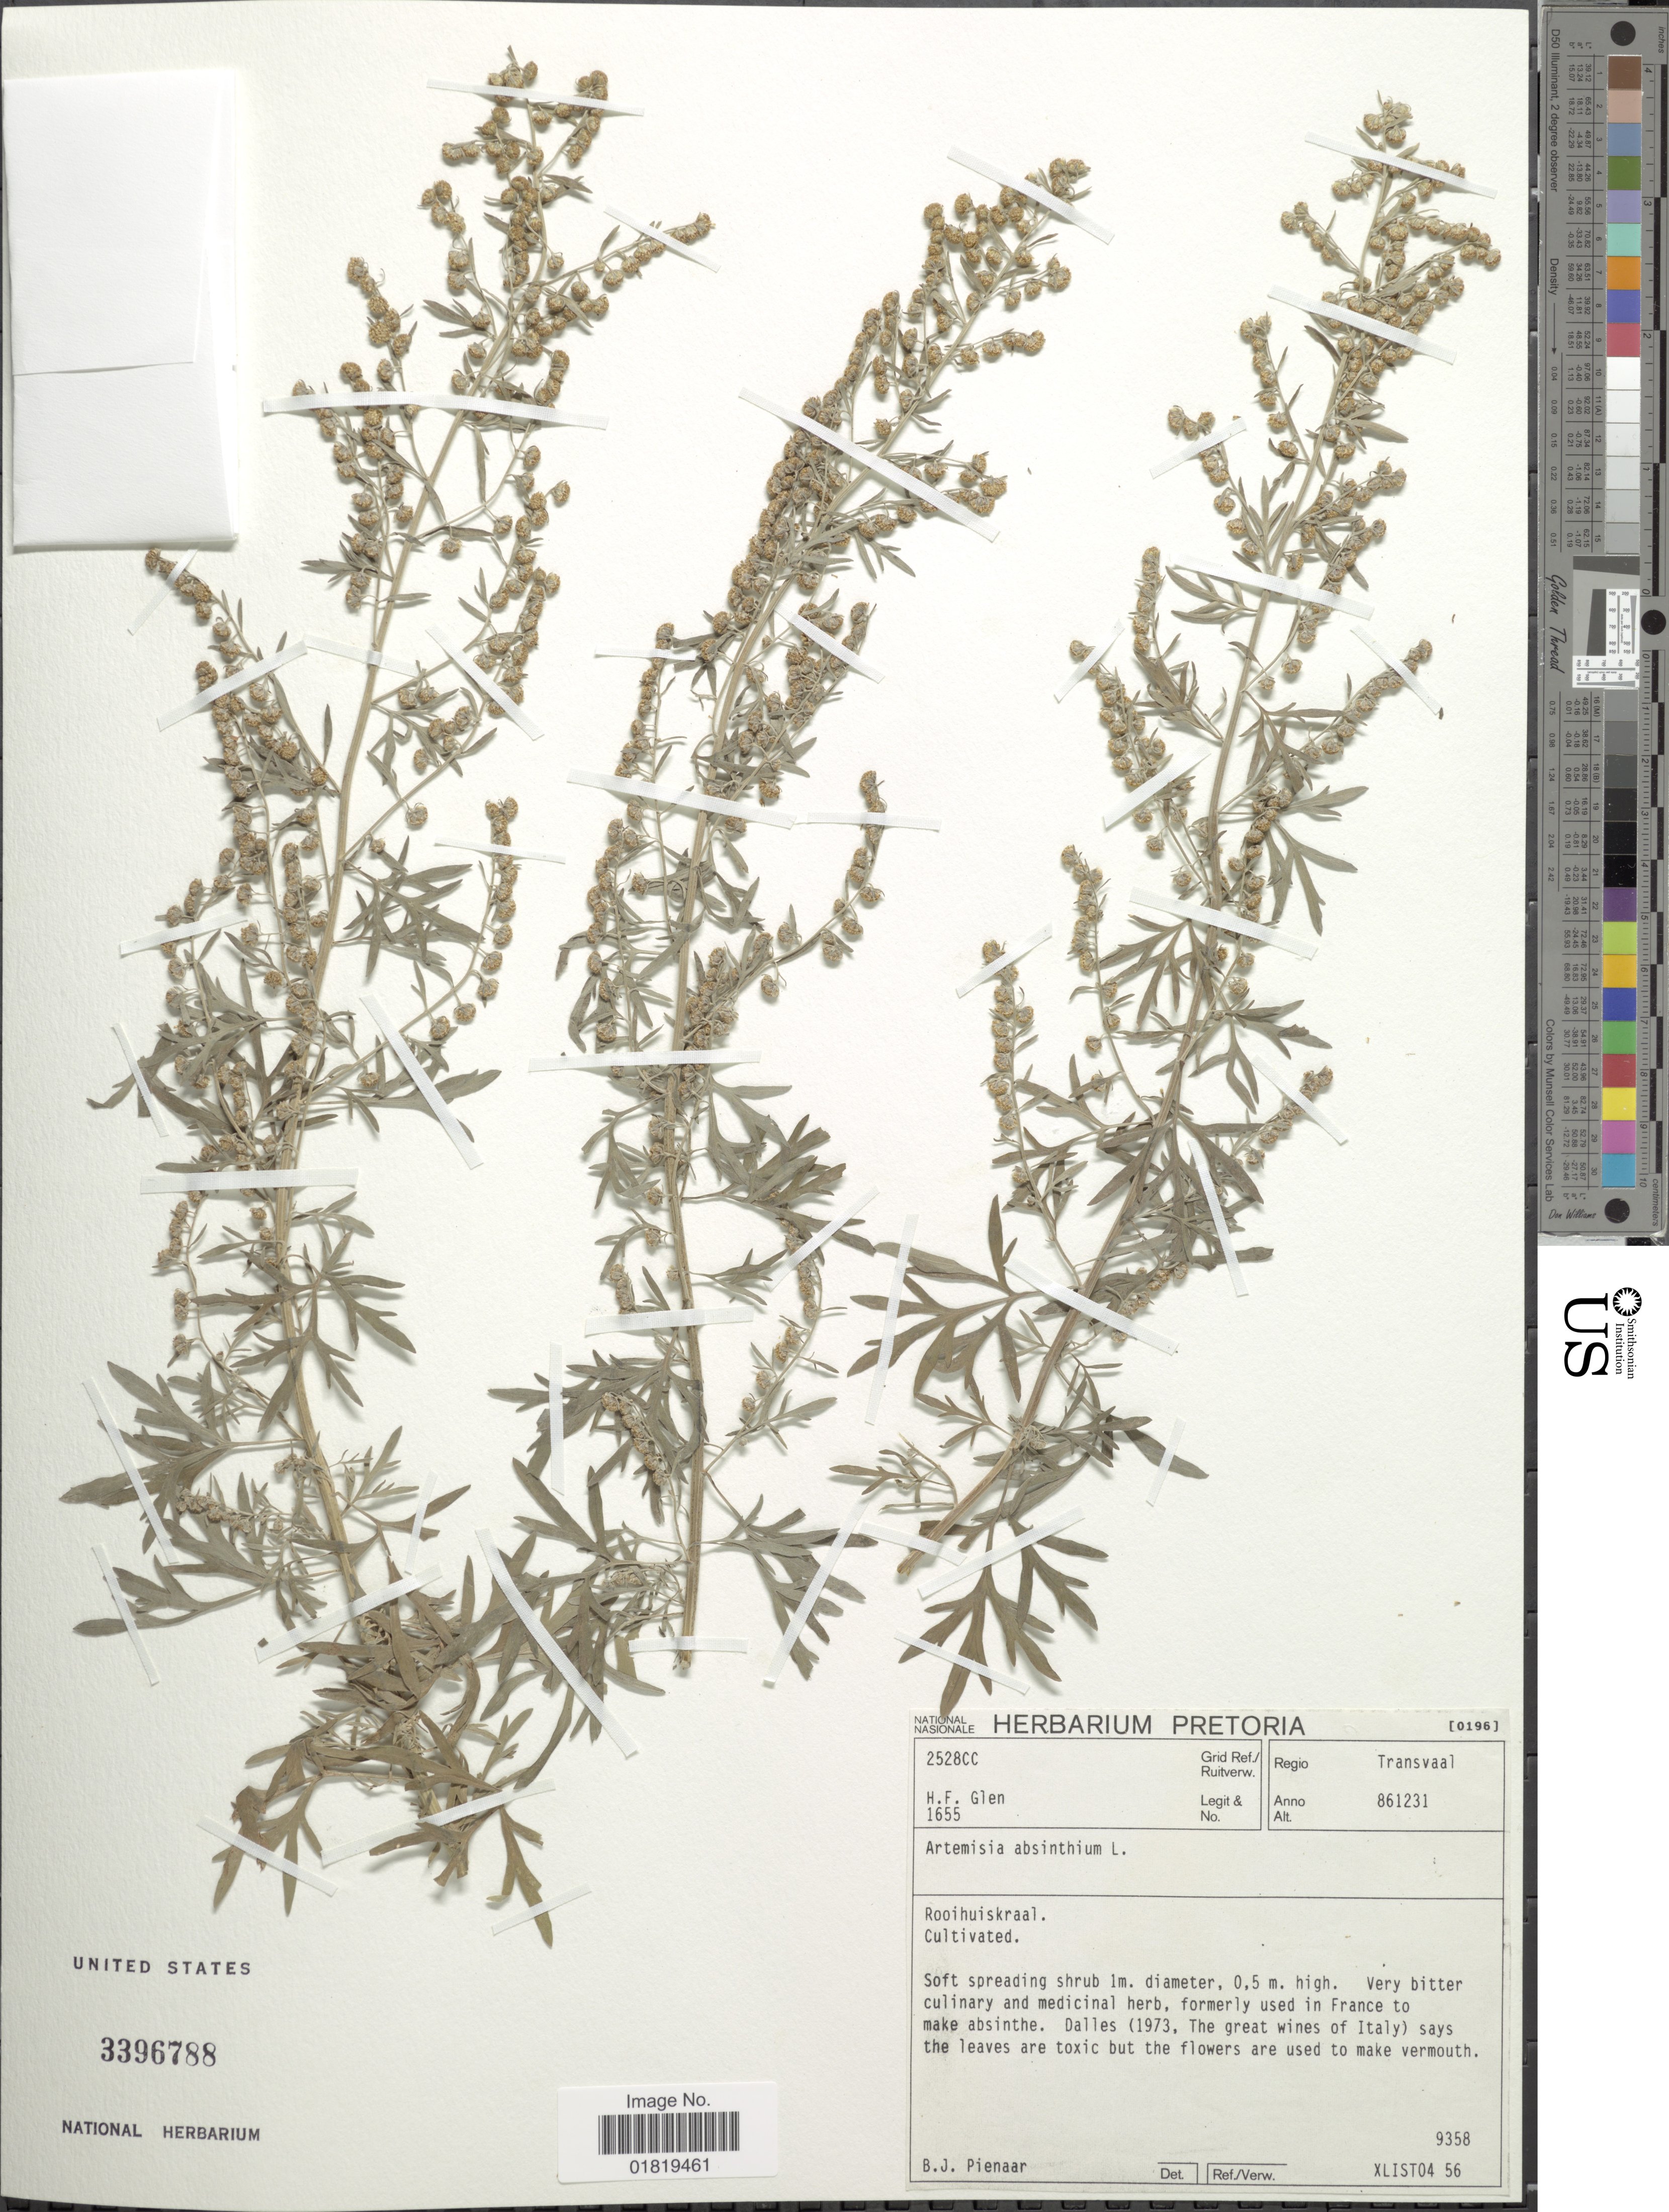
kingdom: Plantae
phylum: Tracheophyta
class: Magnoliopsida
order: Asterales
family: Asteraceae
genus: Artemisia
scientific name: Artemisia absinthium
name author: L.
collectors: H. F. Glen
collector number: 1655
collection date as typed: Transcribed d/m/y: 31/12/86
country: South Africa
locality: Transvaal, Rooihuiskraal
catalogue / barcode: US 3396788